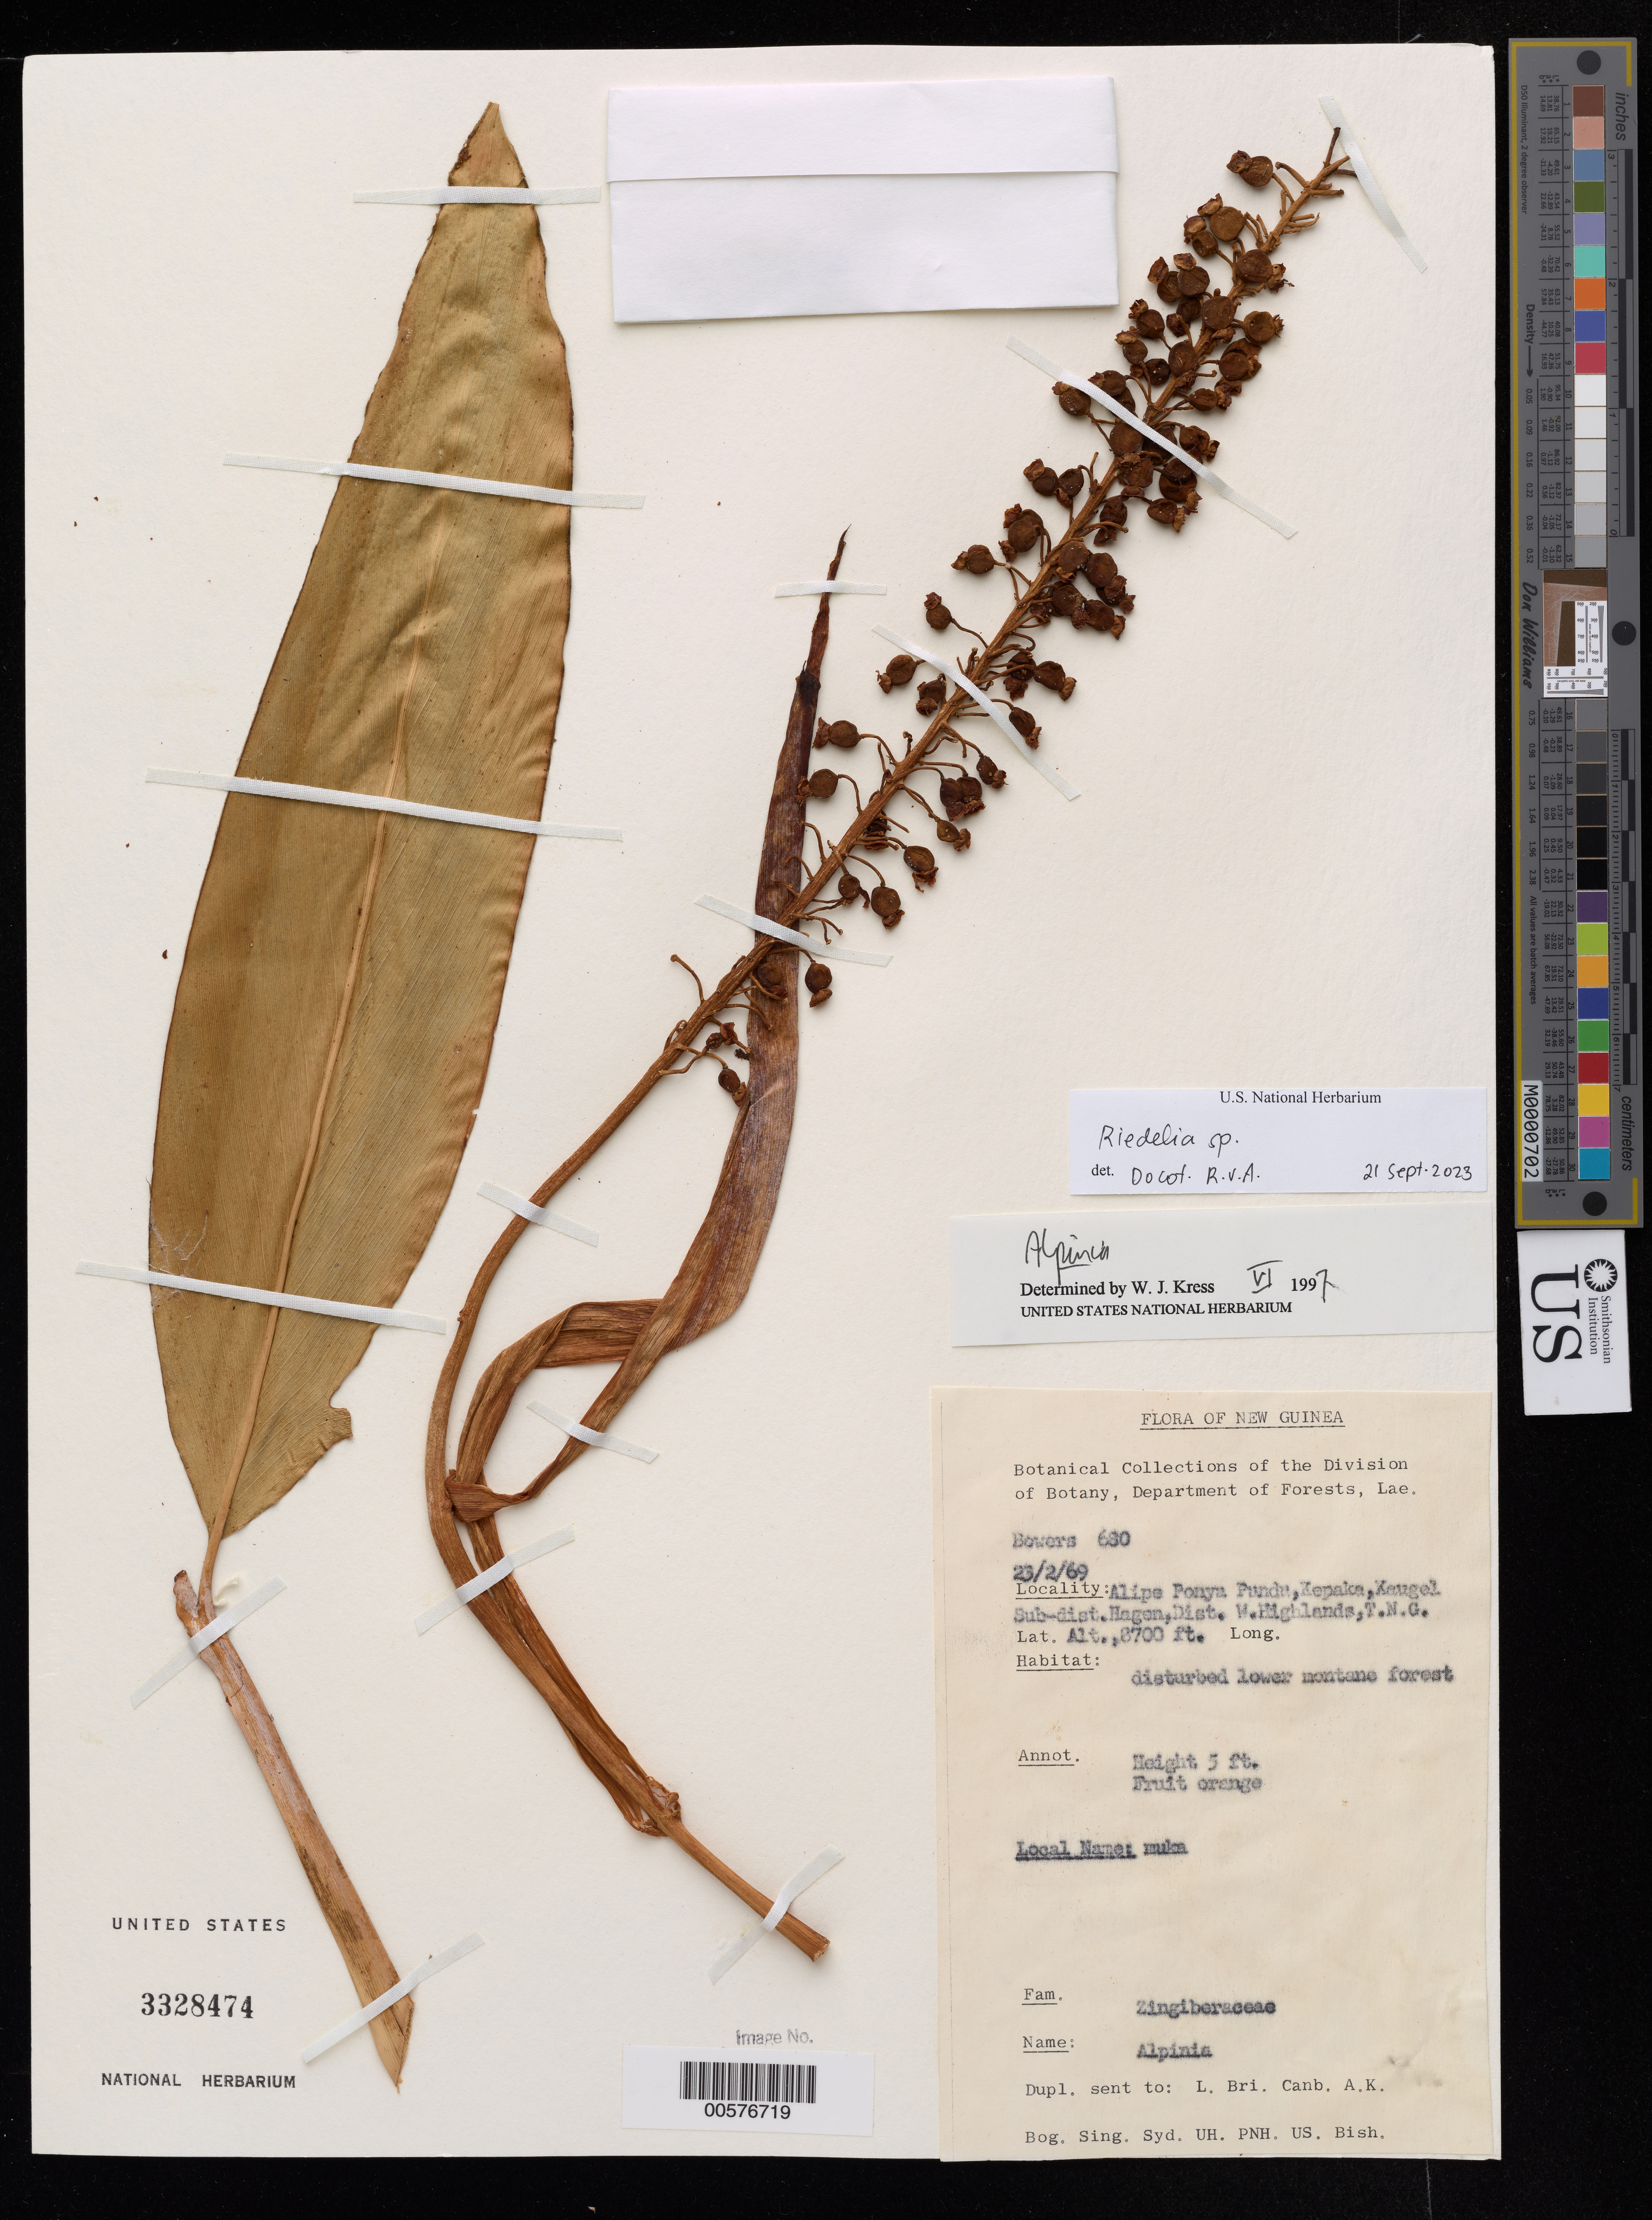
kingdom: Plantae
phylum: Tracheophyta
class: Liliopsida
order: Zingiberales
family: Zingiberaceae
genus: Riedelia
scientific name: Riedelia sp.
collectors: N. Bowers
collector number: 680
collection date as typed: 23 Feb 1969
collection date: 1969-02-23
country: Papua New Guinea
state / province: Western Highlands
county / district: Mount Hagen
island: New Guinea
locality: Alipe Penya Pundu, Kepaka, Kaugel Subdistrict. Hagen, District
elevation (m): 2652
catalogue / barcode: US 3328474